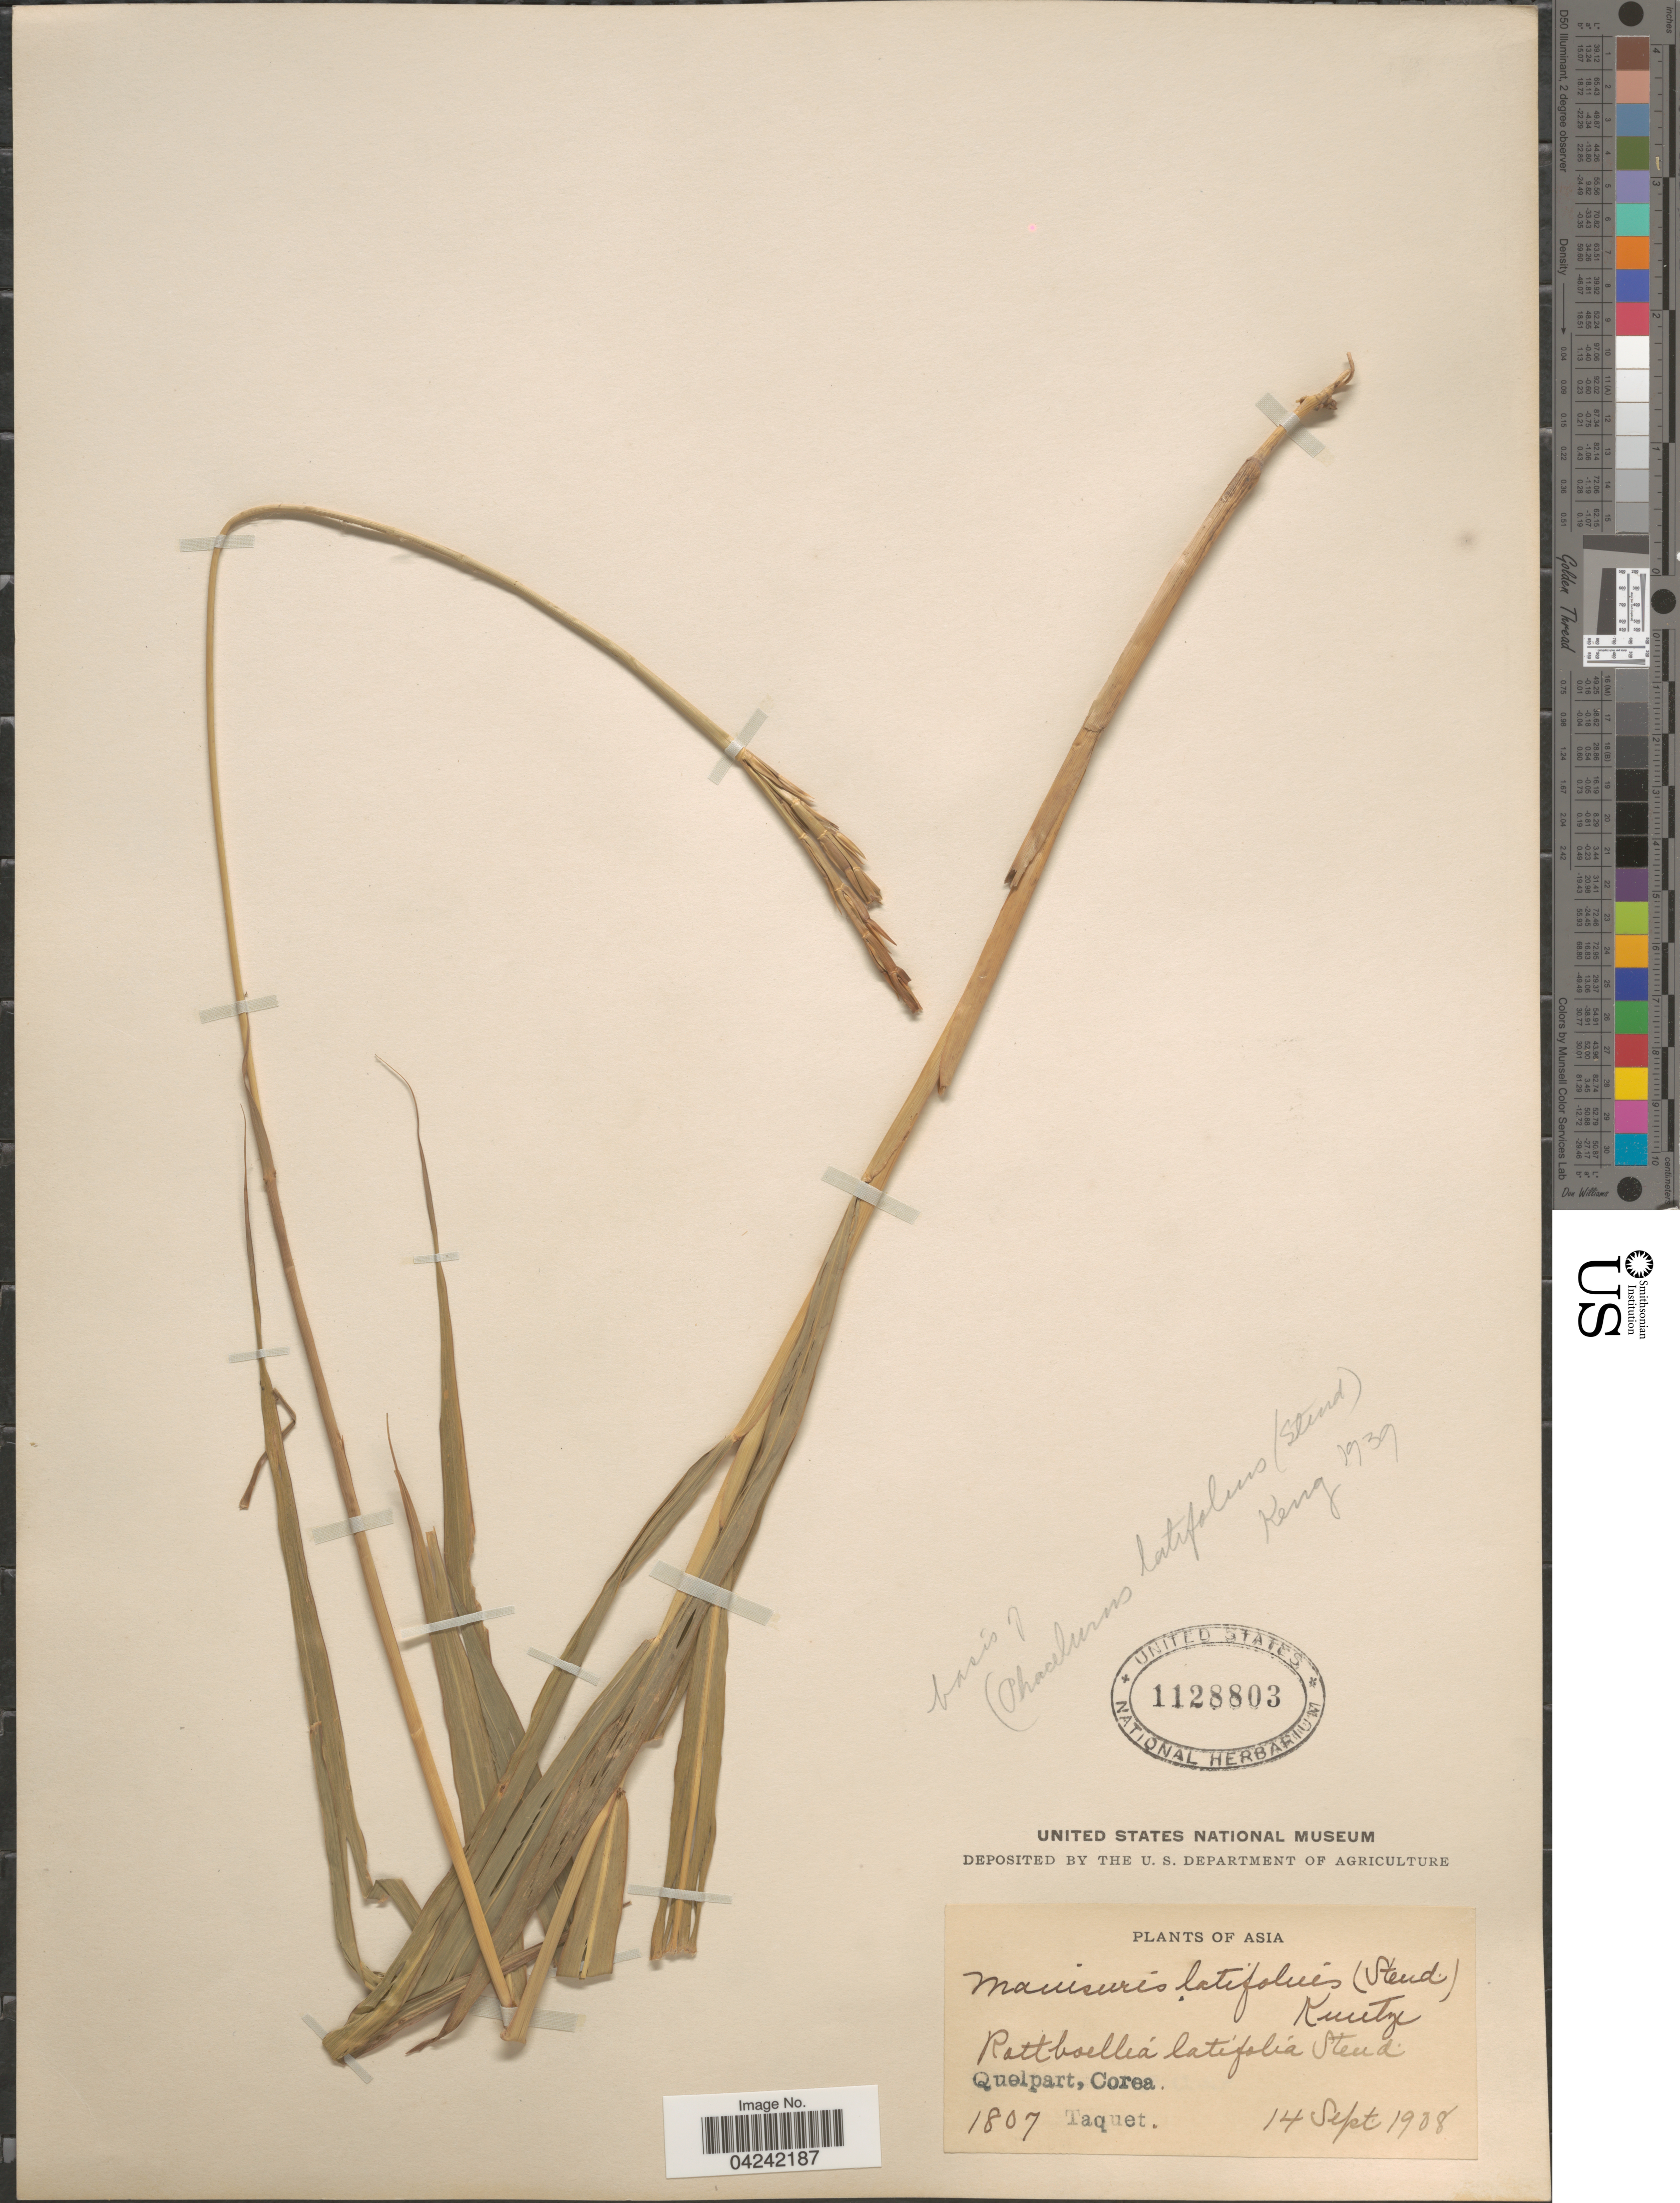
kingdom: Plantae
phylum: Tracheophyta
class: Liliopsida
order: Poales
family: Poaceae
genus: Phacelurus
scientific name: Phacelurus latifolius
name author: (Steud.) Ohwi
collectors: Taquet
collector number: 1807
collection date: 1908-09-14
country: South Korea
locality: Asia. Quelpart, Corea.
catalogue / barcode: US 1128803